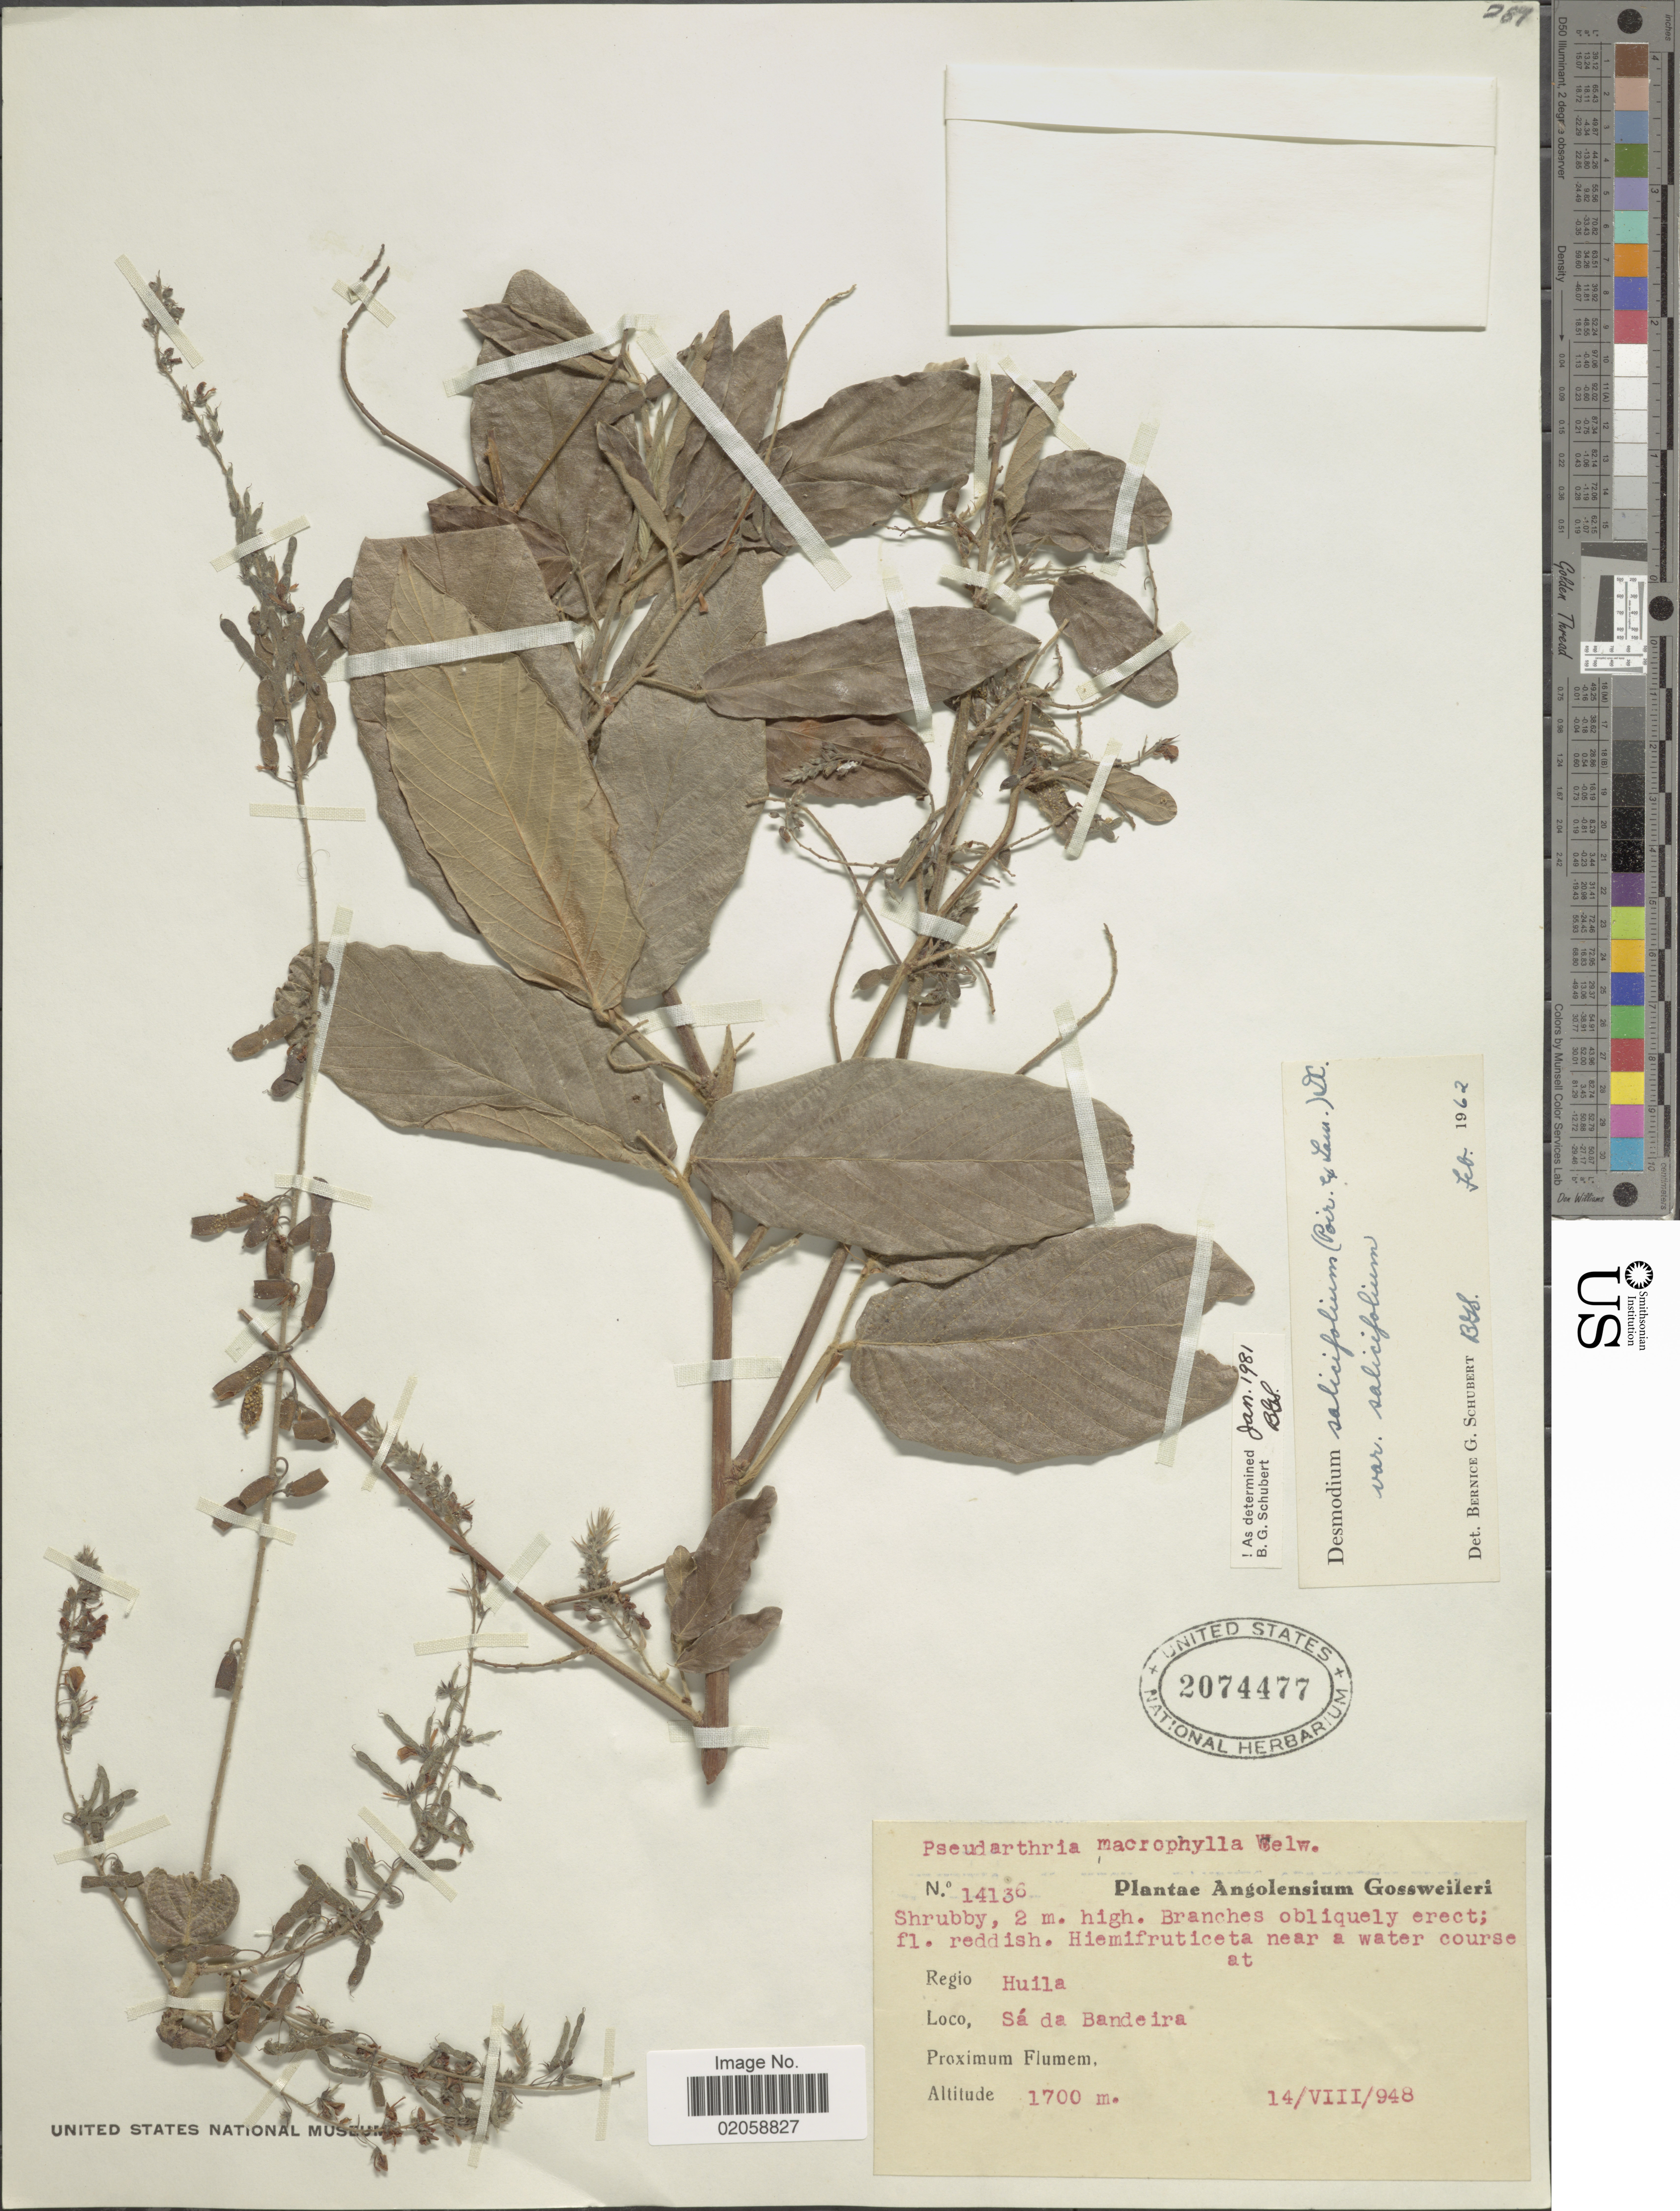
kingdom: Plantae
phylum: Tracheophyta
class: Magnoliopsida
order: Fabales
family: Fabaceae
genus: Pleurolobus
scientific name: Pleurolobus salicifolius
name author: (Poir.) H. Ohashi & K. Ohashi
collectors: A. Gossweiler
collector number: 14136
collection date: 1948-08-14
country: Angola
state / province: Huila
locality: Regio Huila. Sá da Bandeira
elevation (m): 1700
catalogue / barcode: US 2074477